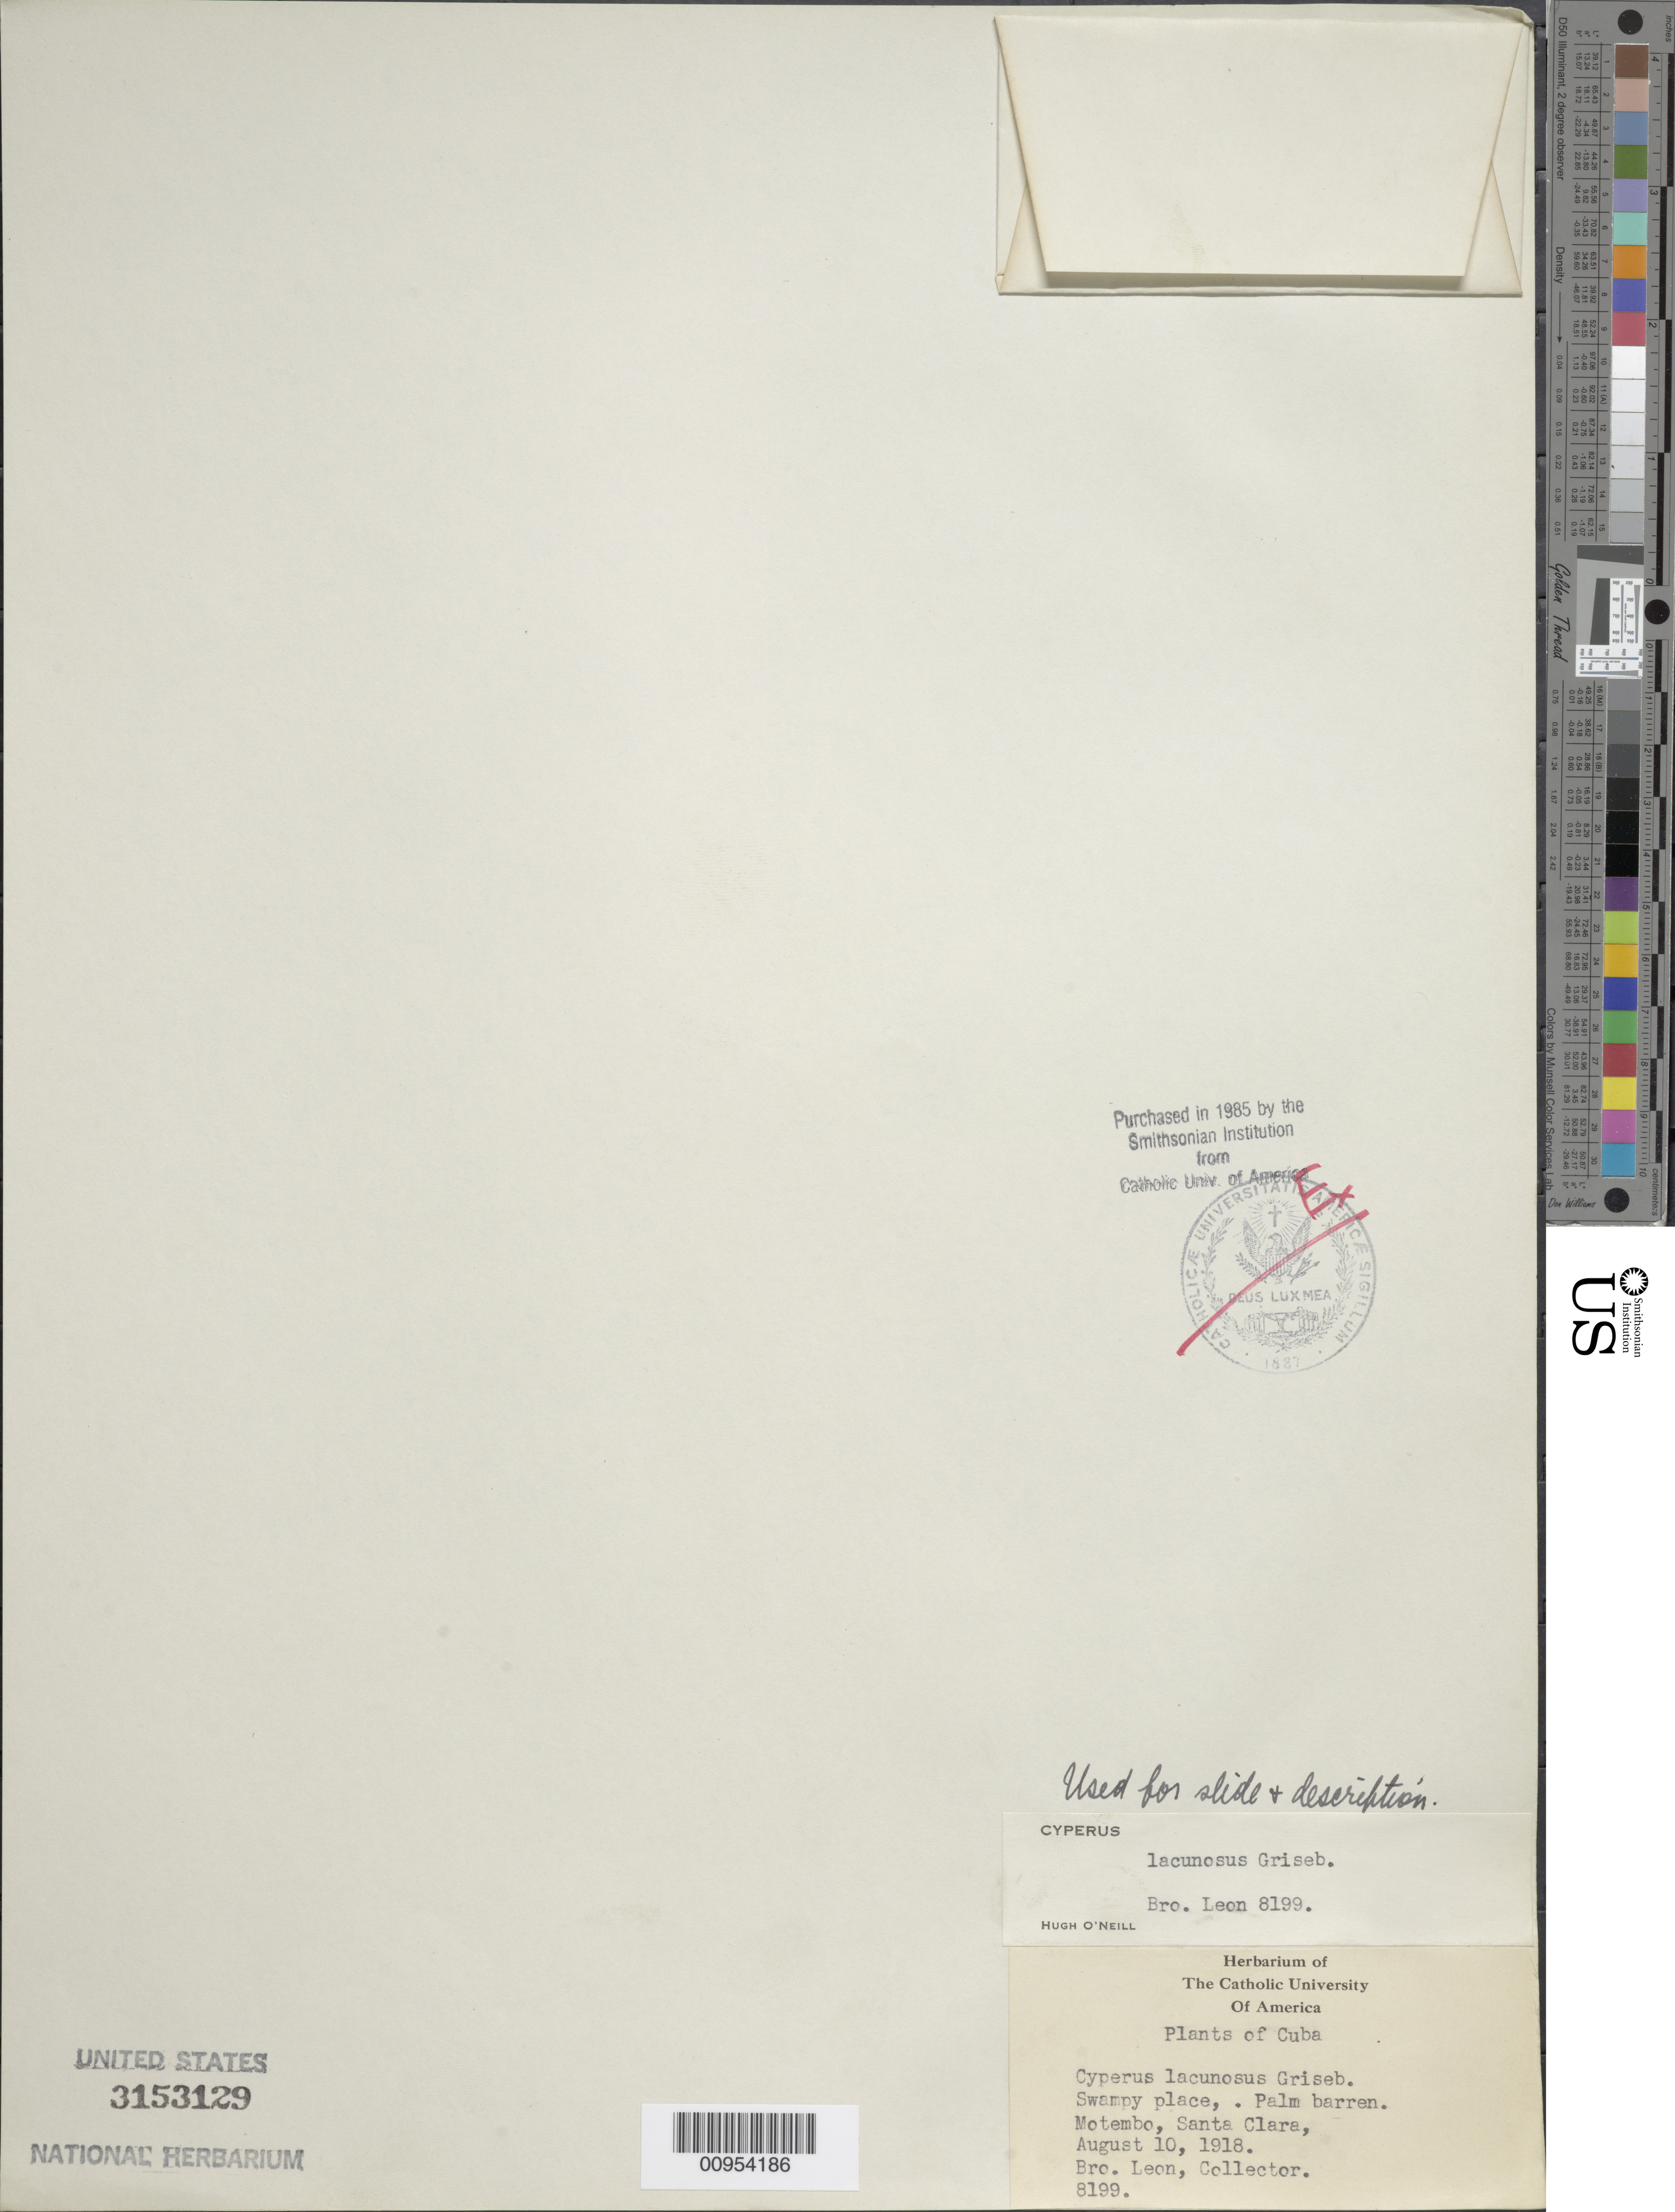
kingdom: Plantae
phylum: Tracheophyta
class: Liliopsida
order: Poales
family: Cyperaceae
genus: Cyperus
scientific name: Cyperus lacunosus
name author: Griseb.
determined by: O'Neill, Hugh T.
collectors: Bro. León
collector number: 8199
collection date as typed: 10 Aug 1918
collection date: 1918-08-10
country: Cuba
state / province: Las Villas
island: Cuba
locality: Palm barren, Motembo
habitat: Swampy place in palm barren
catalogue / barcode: US 3153129